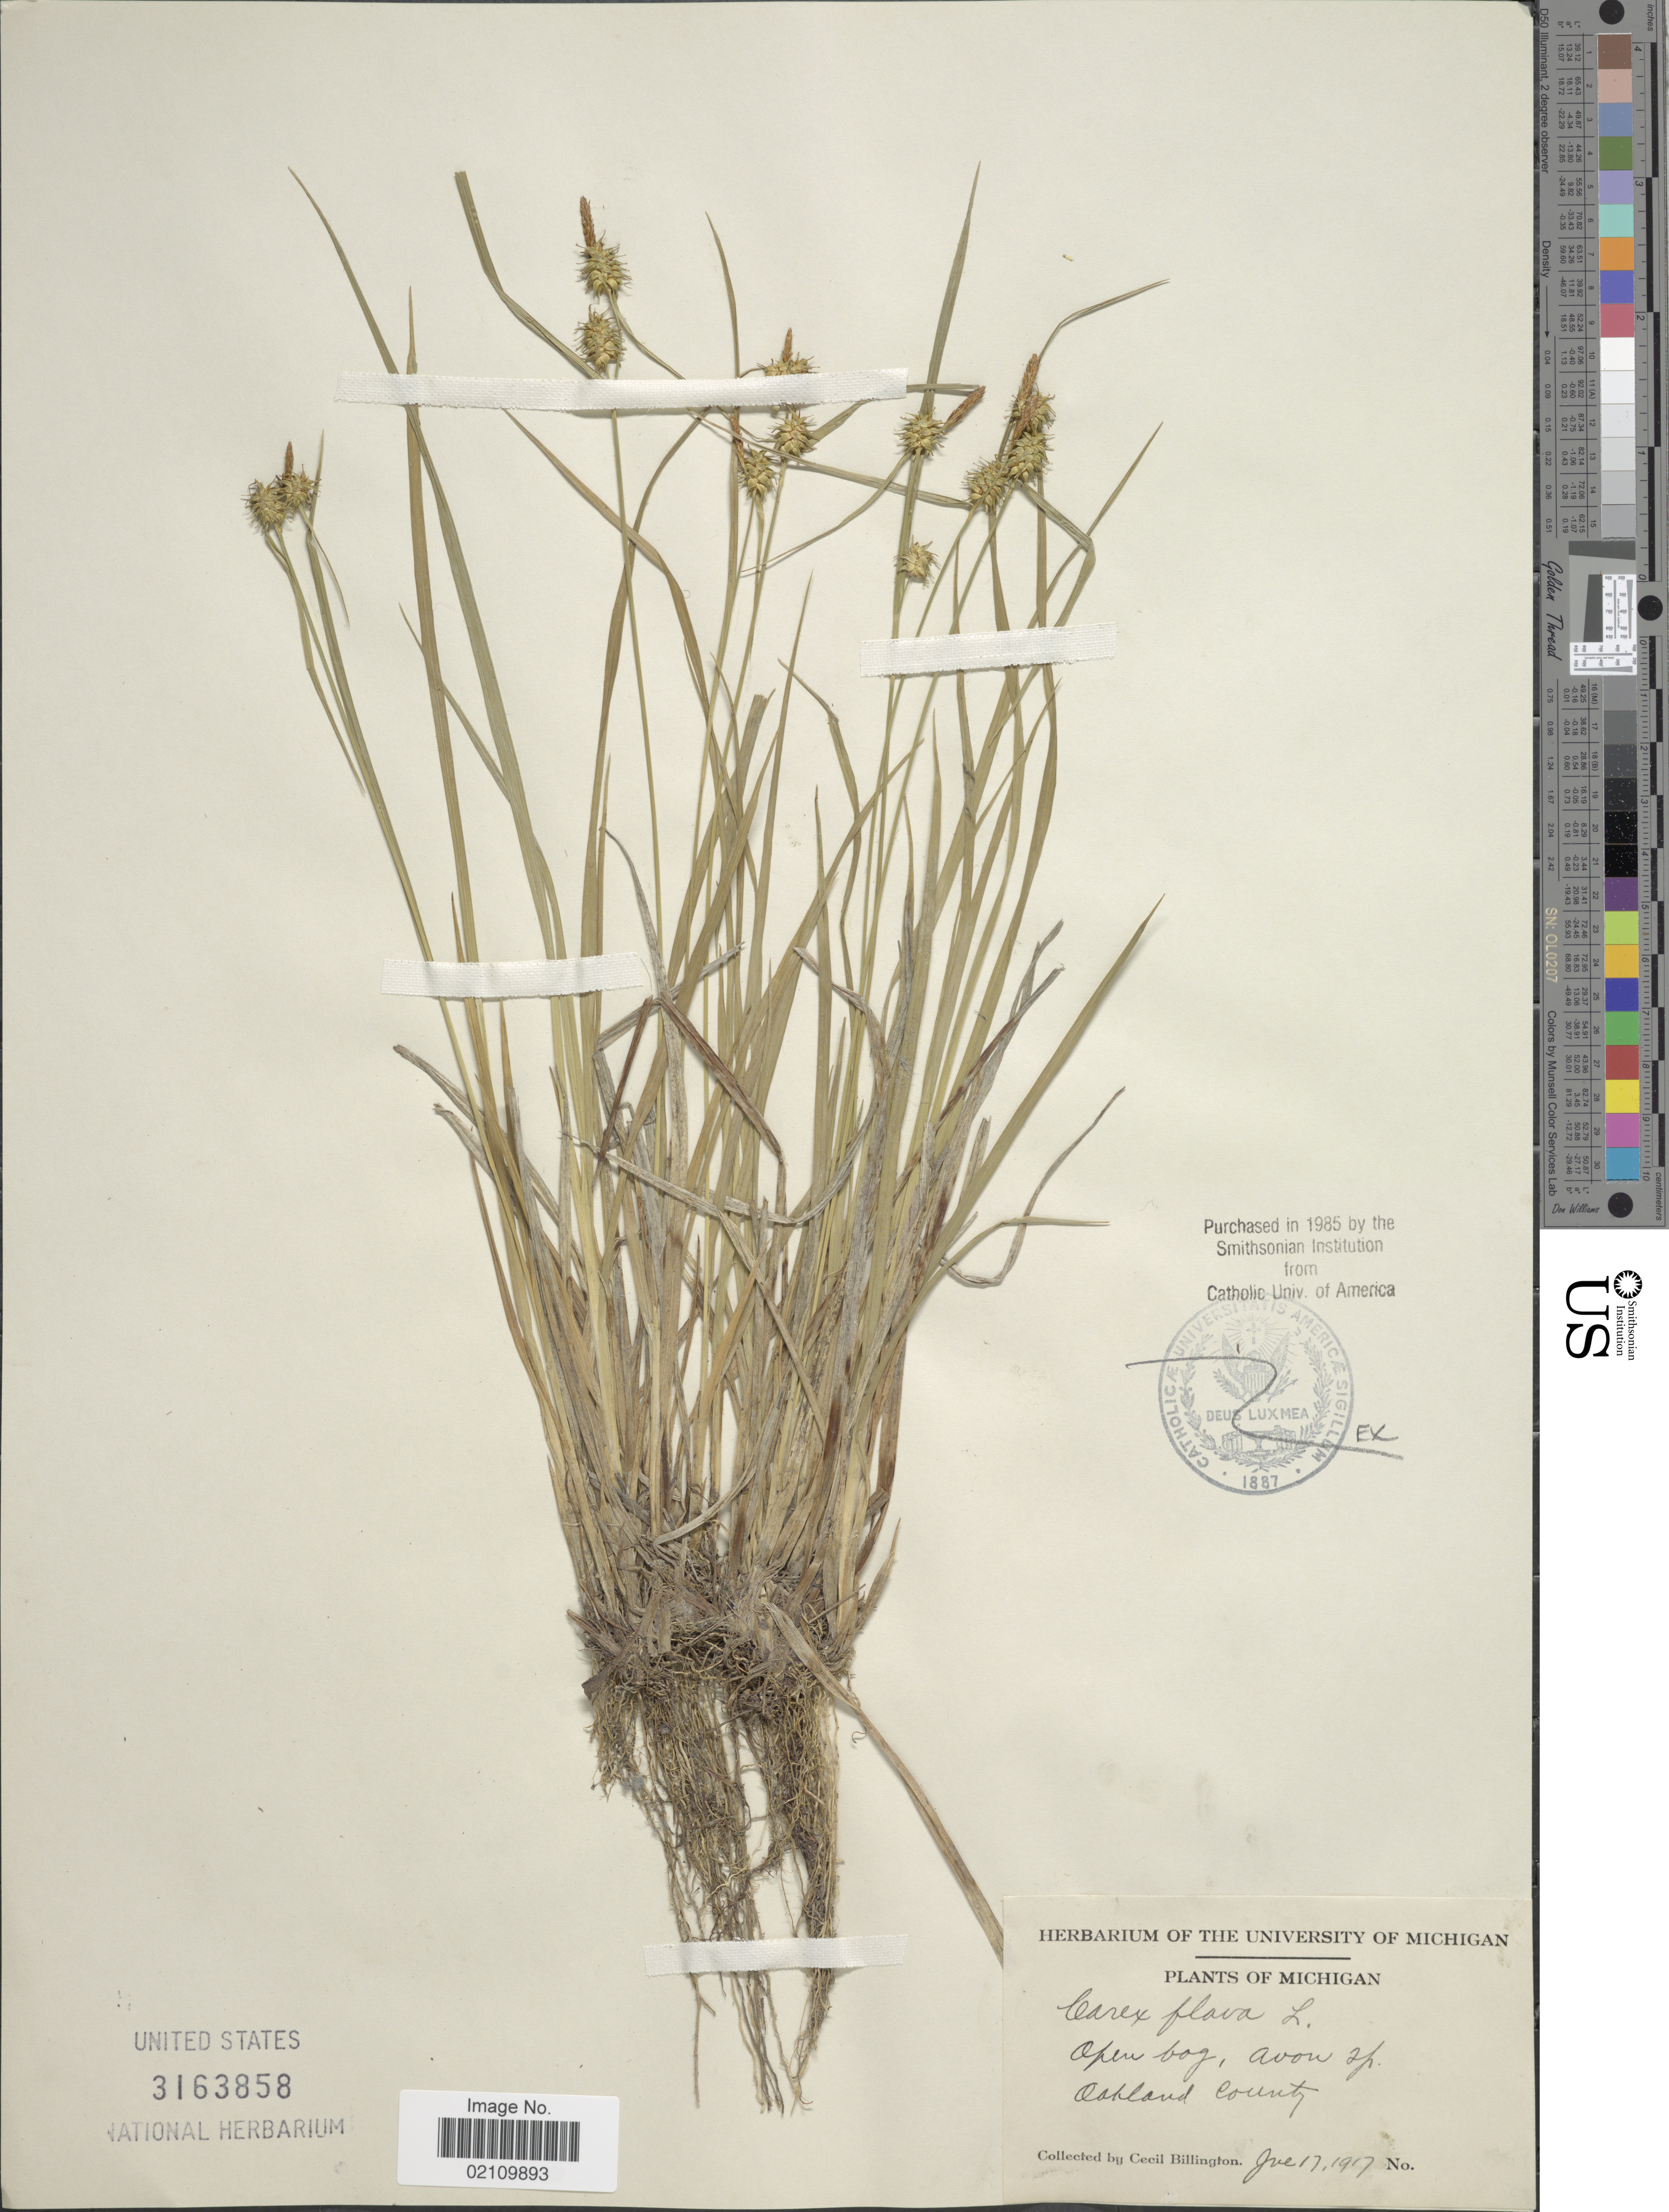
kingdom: Plantae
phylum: Tracheophyta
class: Liliopsida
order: Poales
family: Cyperaceae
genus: Carex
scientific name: Carex flava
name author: L.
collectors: C. Billington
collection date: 1917-06-17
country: United States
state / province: Michigan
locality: Open bog, Avon Tp. Oakland County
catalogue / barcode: US 3163858